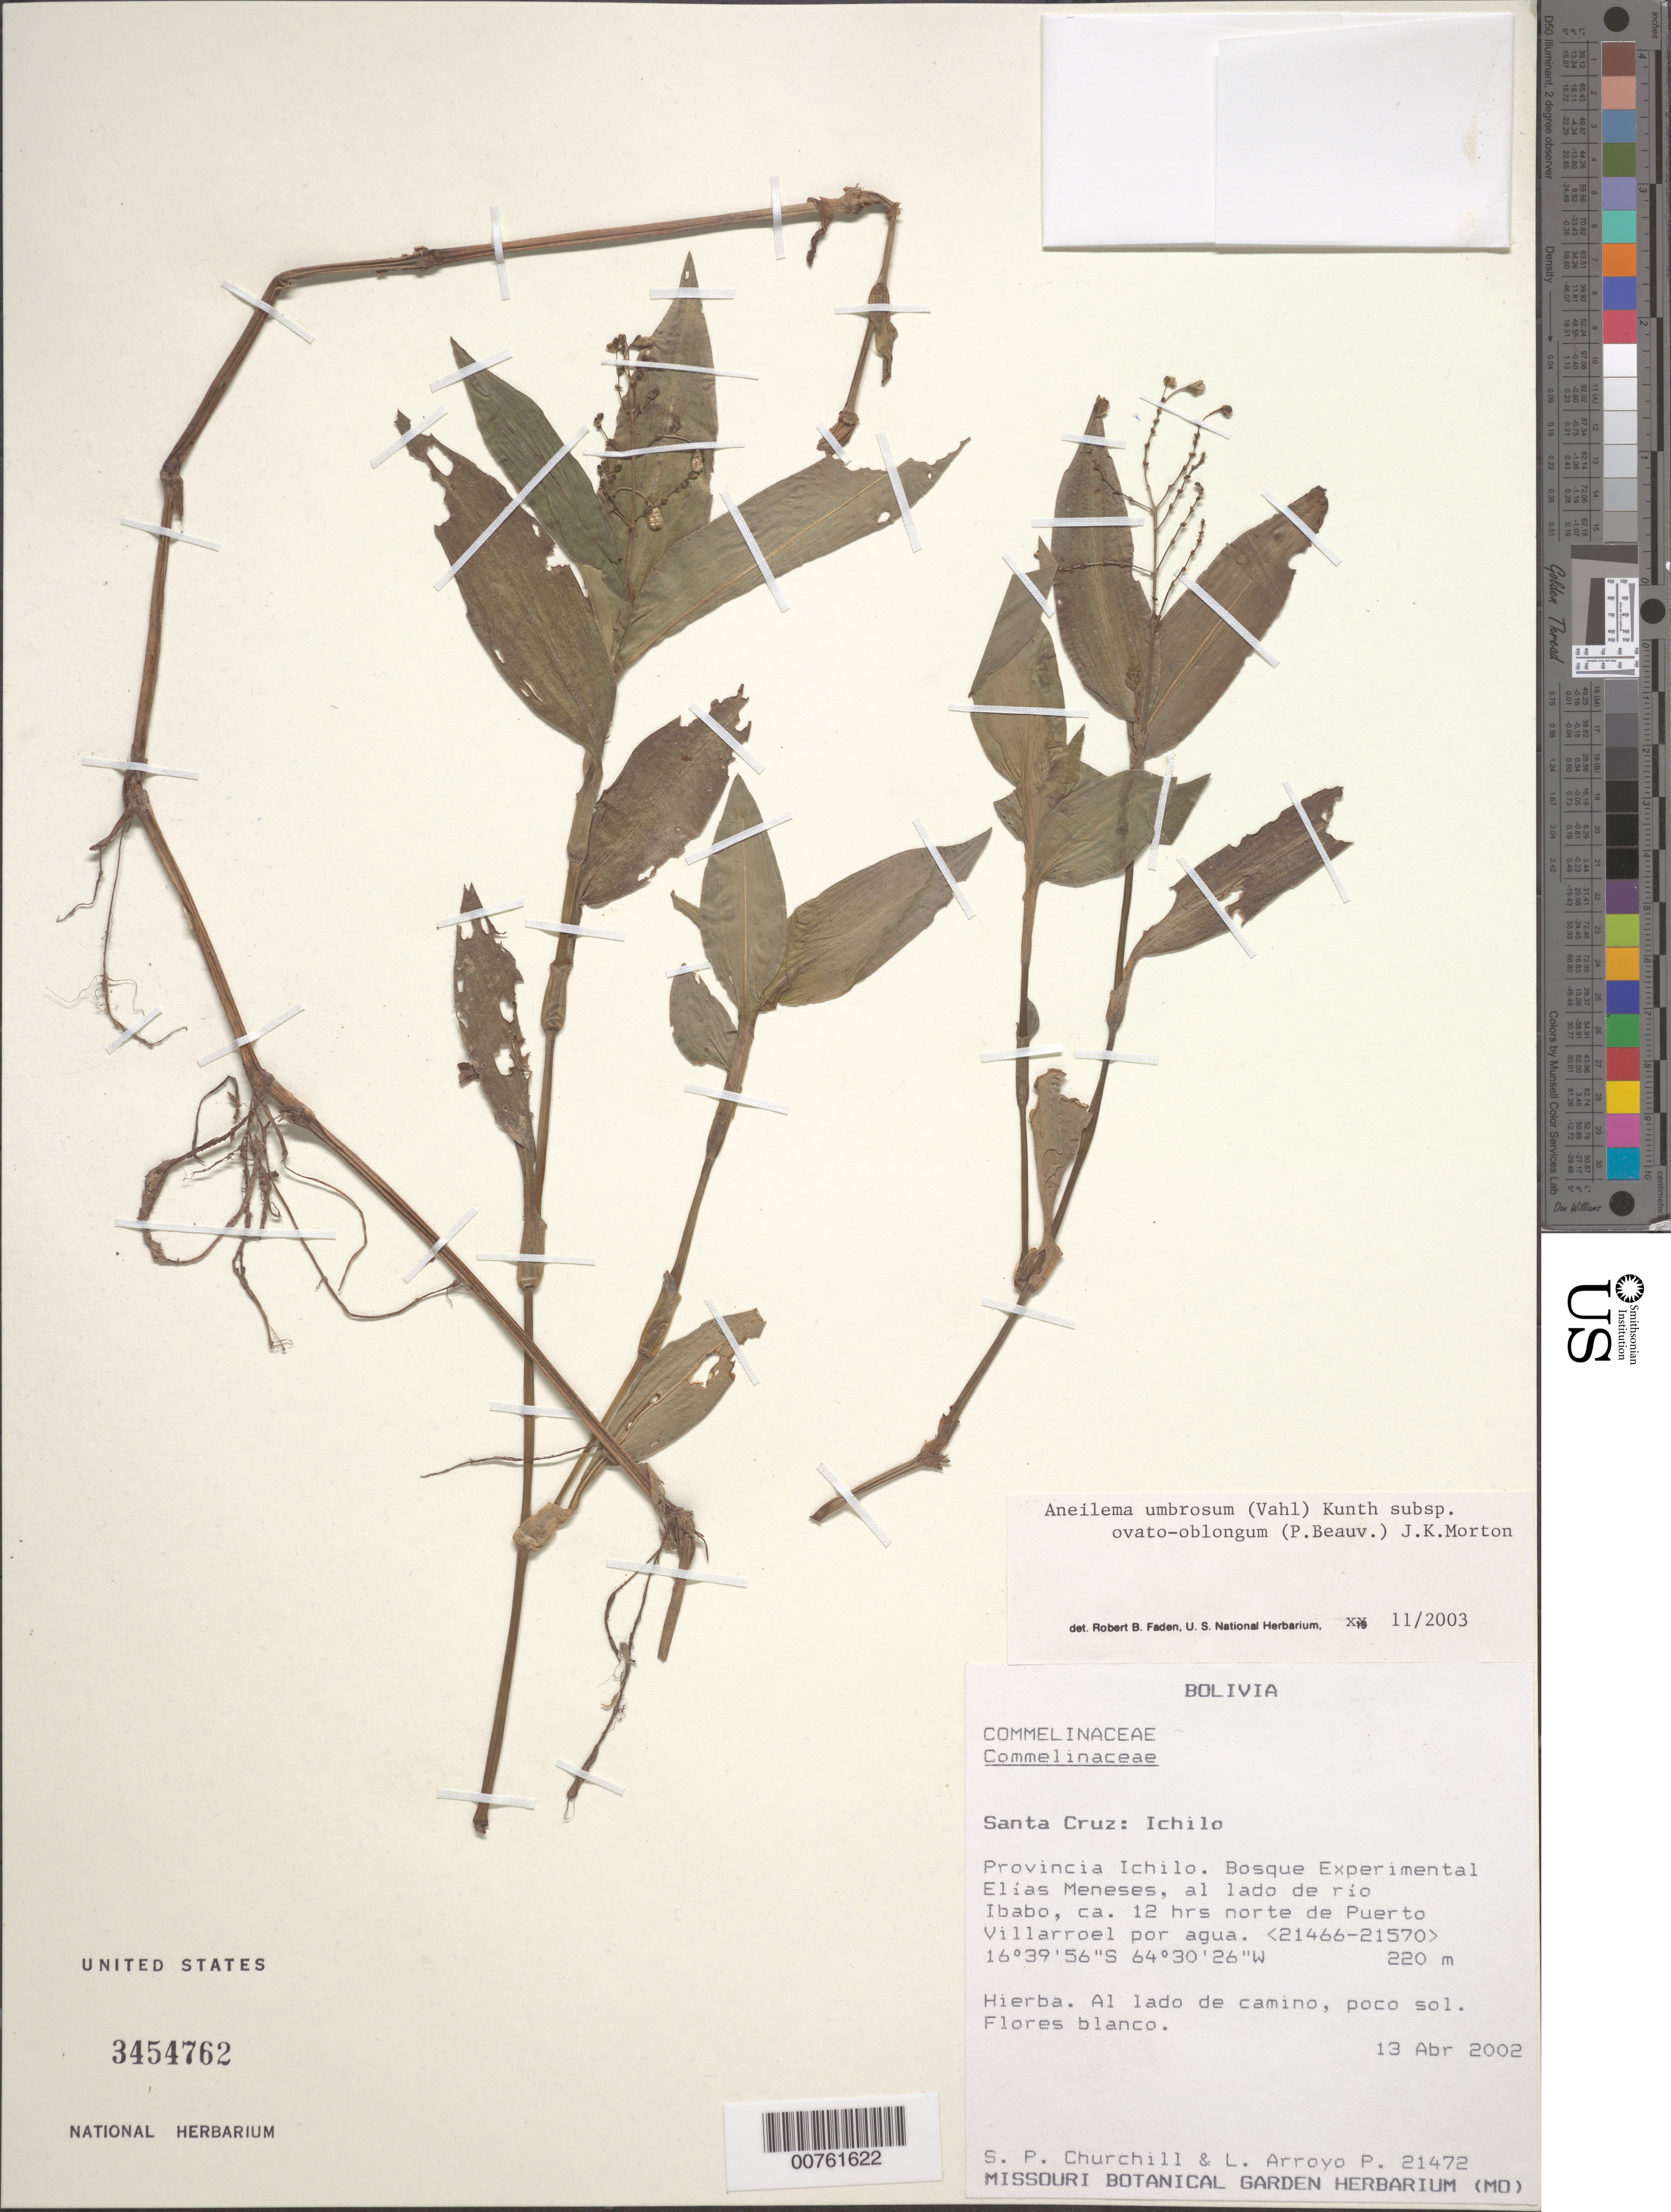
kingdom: Plantae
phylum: Tracheophyta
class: Liliopsida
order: Commelinales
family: Commelinaceae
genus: Aneilema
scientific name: Aneilema umbrosum subsp. umbrosum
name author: (Vahl) Kunth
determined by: Faden, Robert B., (US), Smithsonian Institution - National Museum of Natural History (UNITED STATES)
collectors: S. Churchill & L. Arroyo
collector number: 21472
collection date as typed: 13 Apr 2002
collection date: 2002-04-13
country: Bolivia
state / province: Santa Cruz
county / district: Ichilo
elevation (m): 220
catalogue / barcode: US 3454762